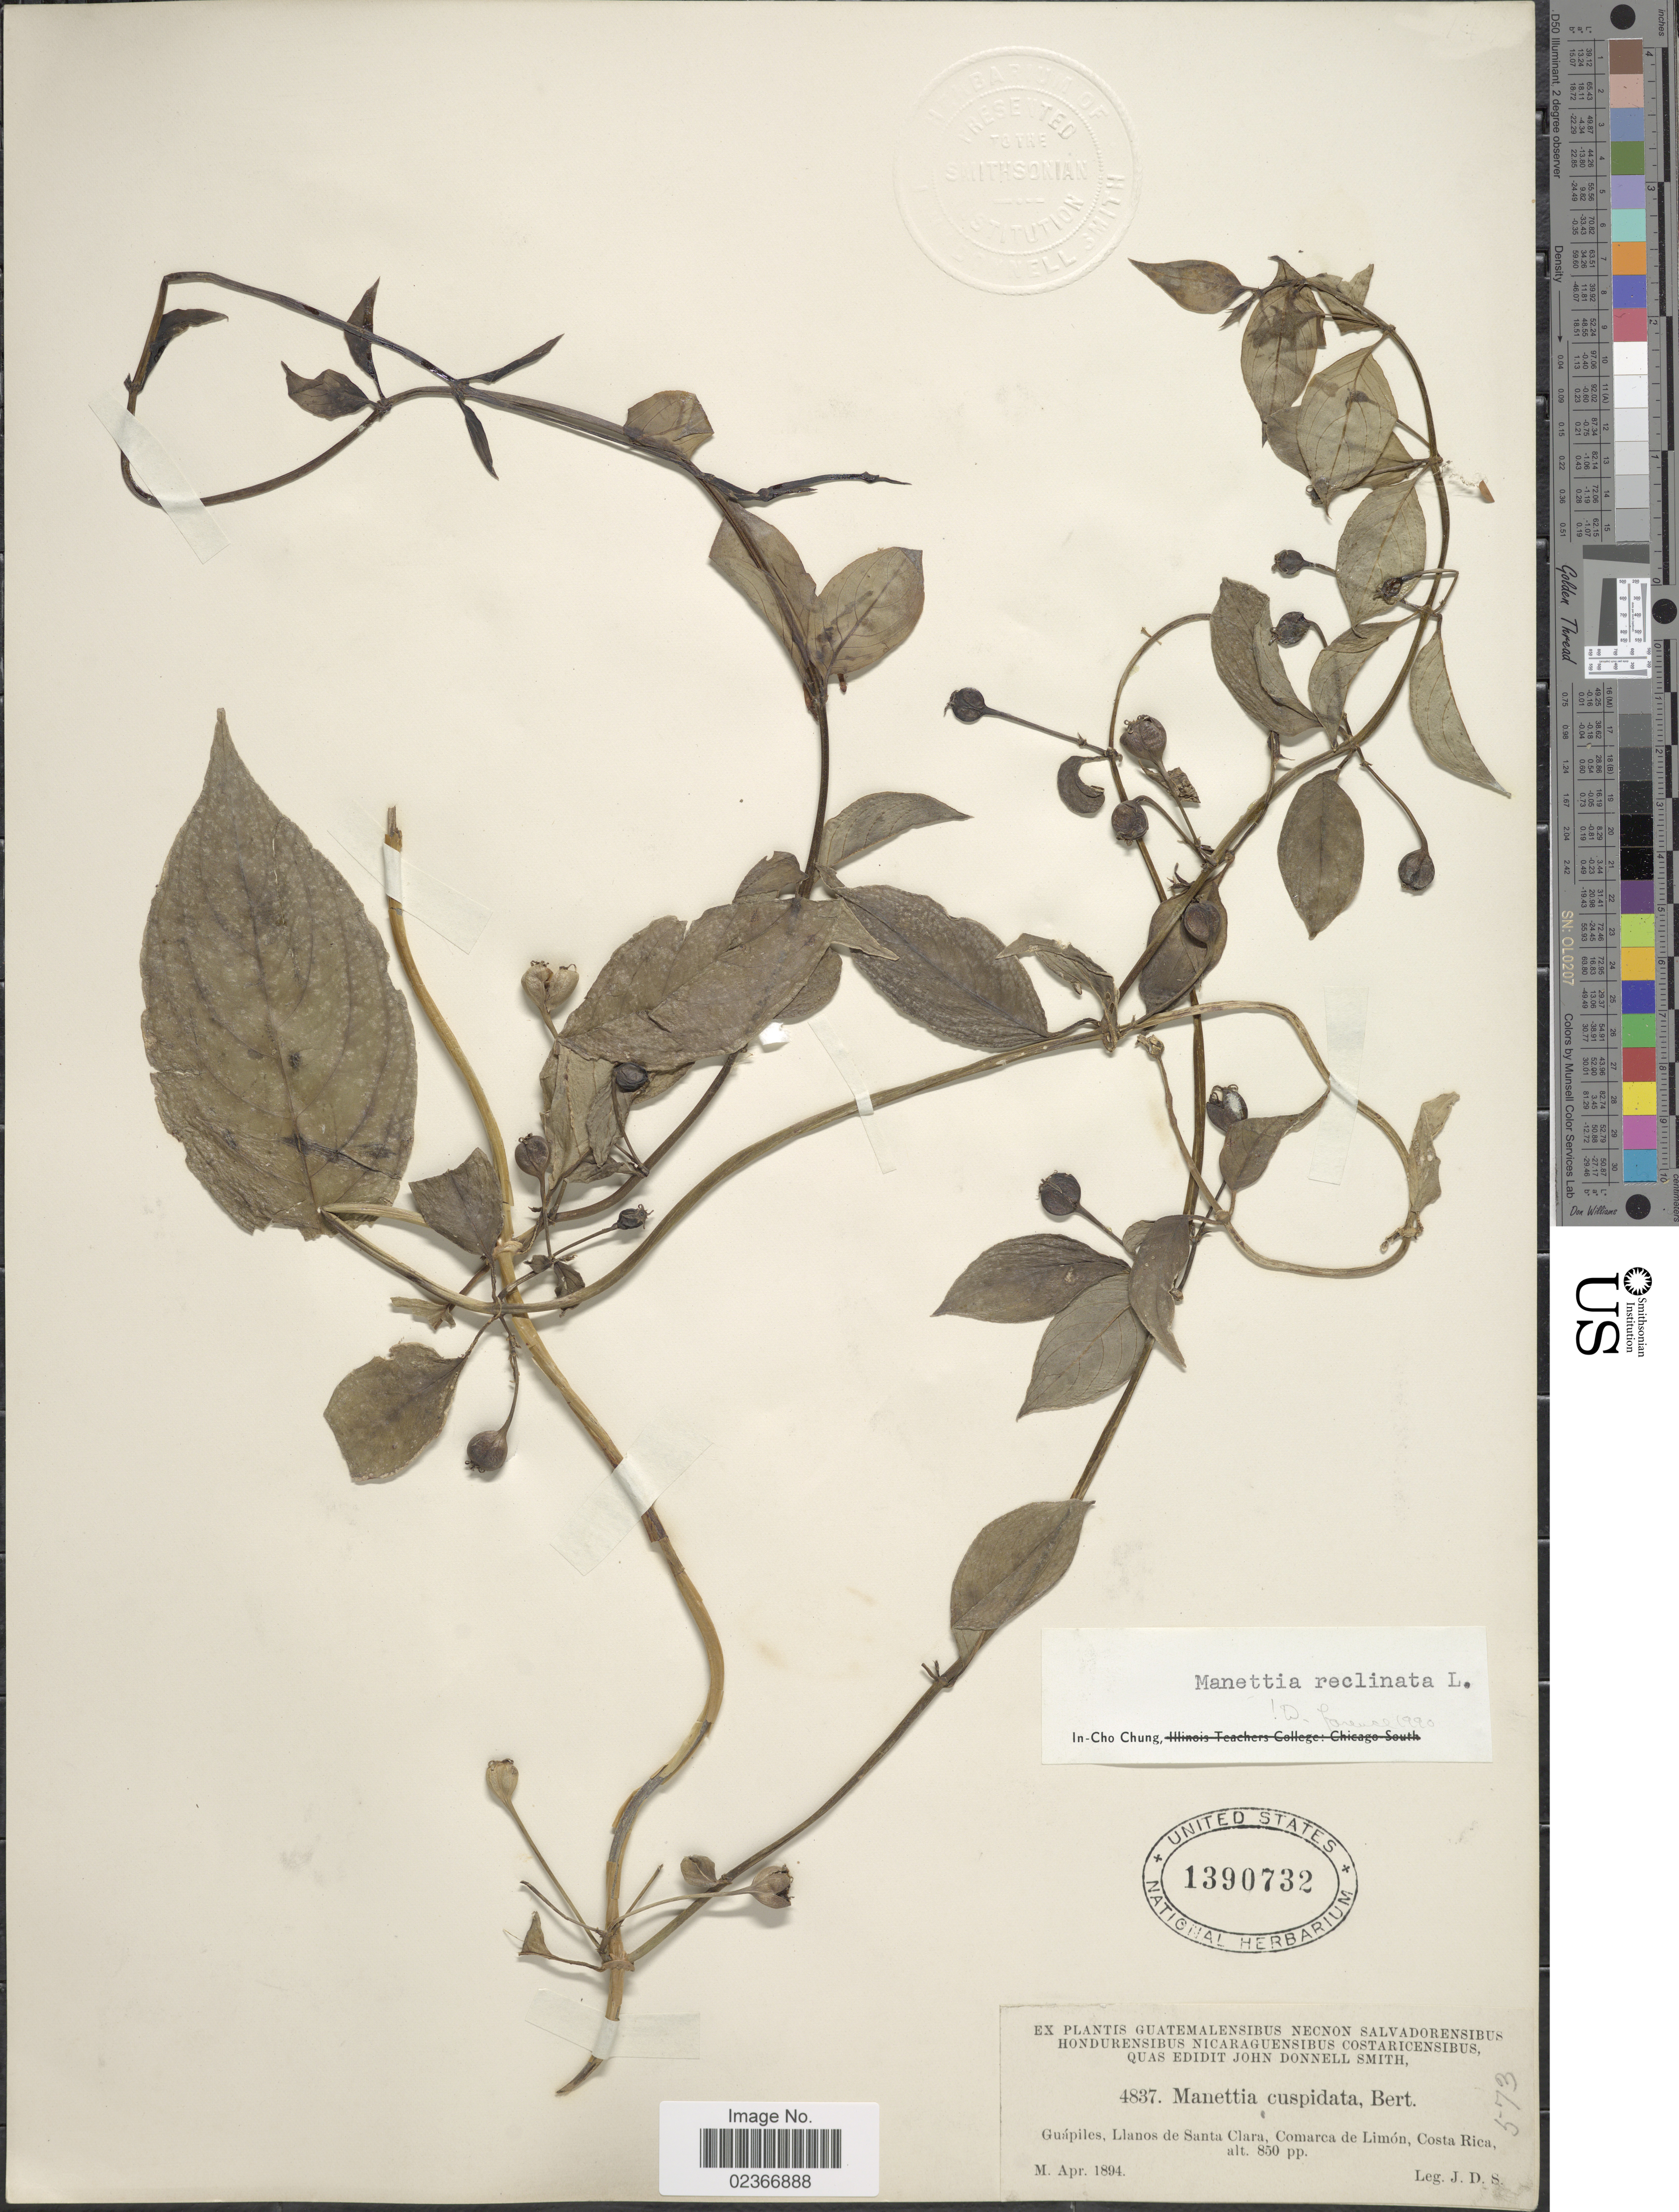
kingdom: Plantae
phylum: Tracheophyta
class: Magnoliopsida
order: Gentianales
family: Rubiaceae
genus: Manettia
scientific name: Manettia reclinata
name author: L.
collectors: J. Donnell Smith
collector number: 4837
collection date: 1894-04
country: Costa Rica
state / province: Limón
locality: Gualipes, Llanos de Santa Clara, Comarca de Limon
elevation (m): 259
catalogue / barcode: US 1390732